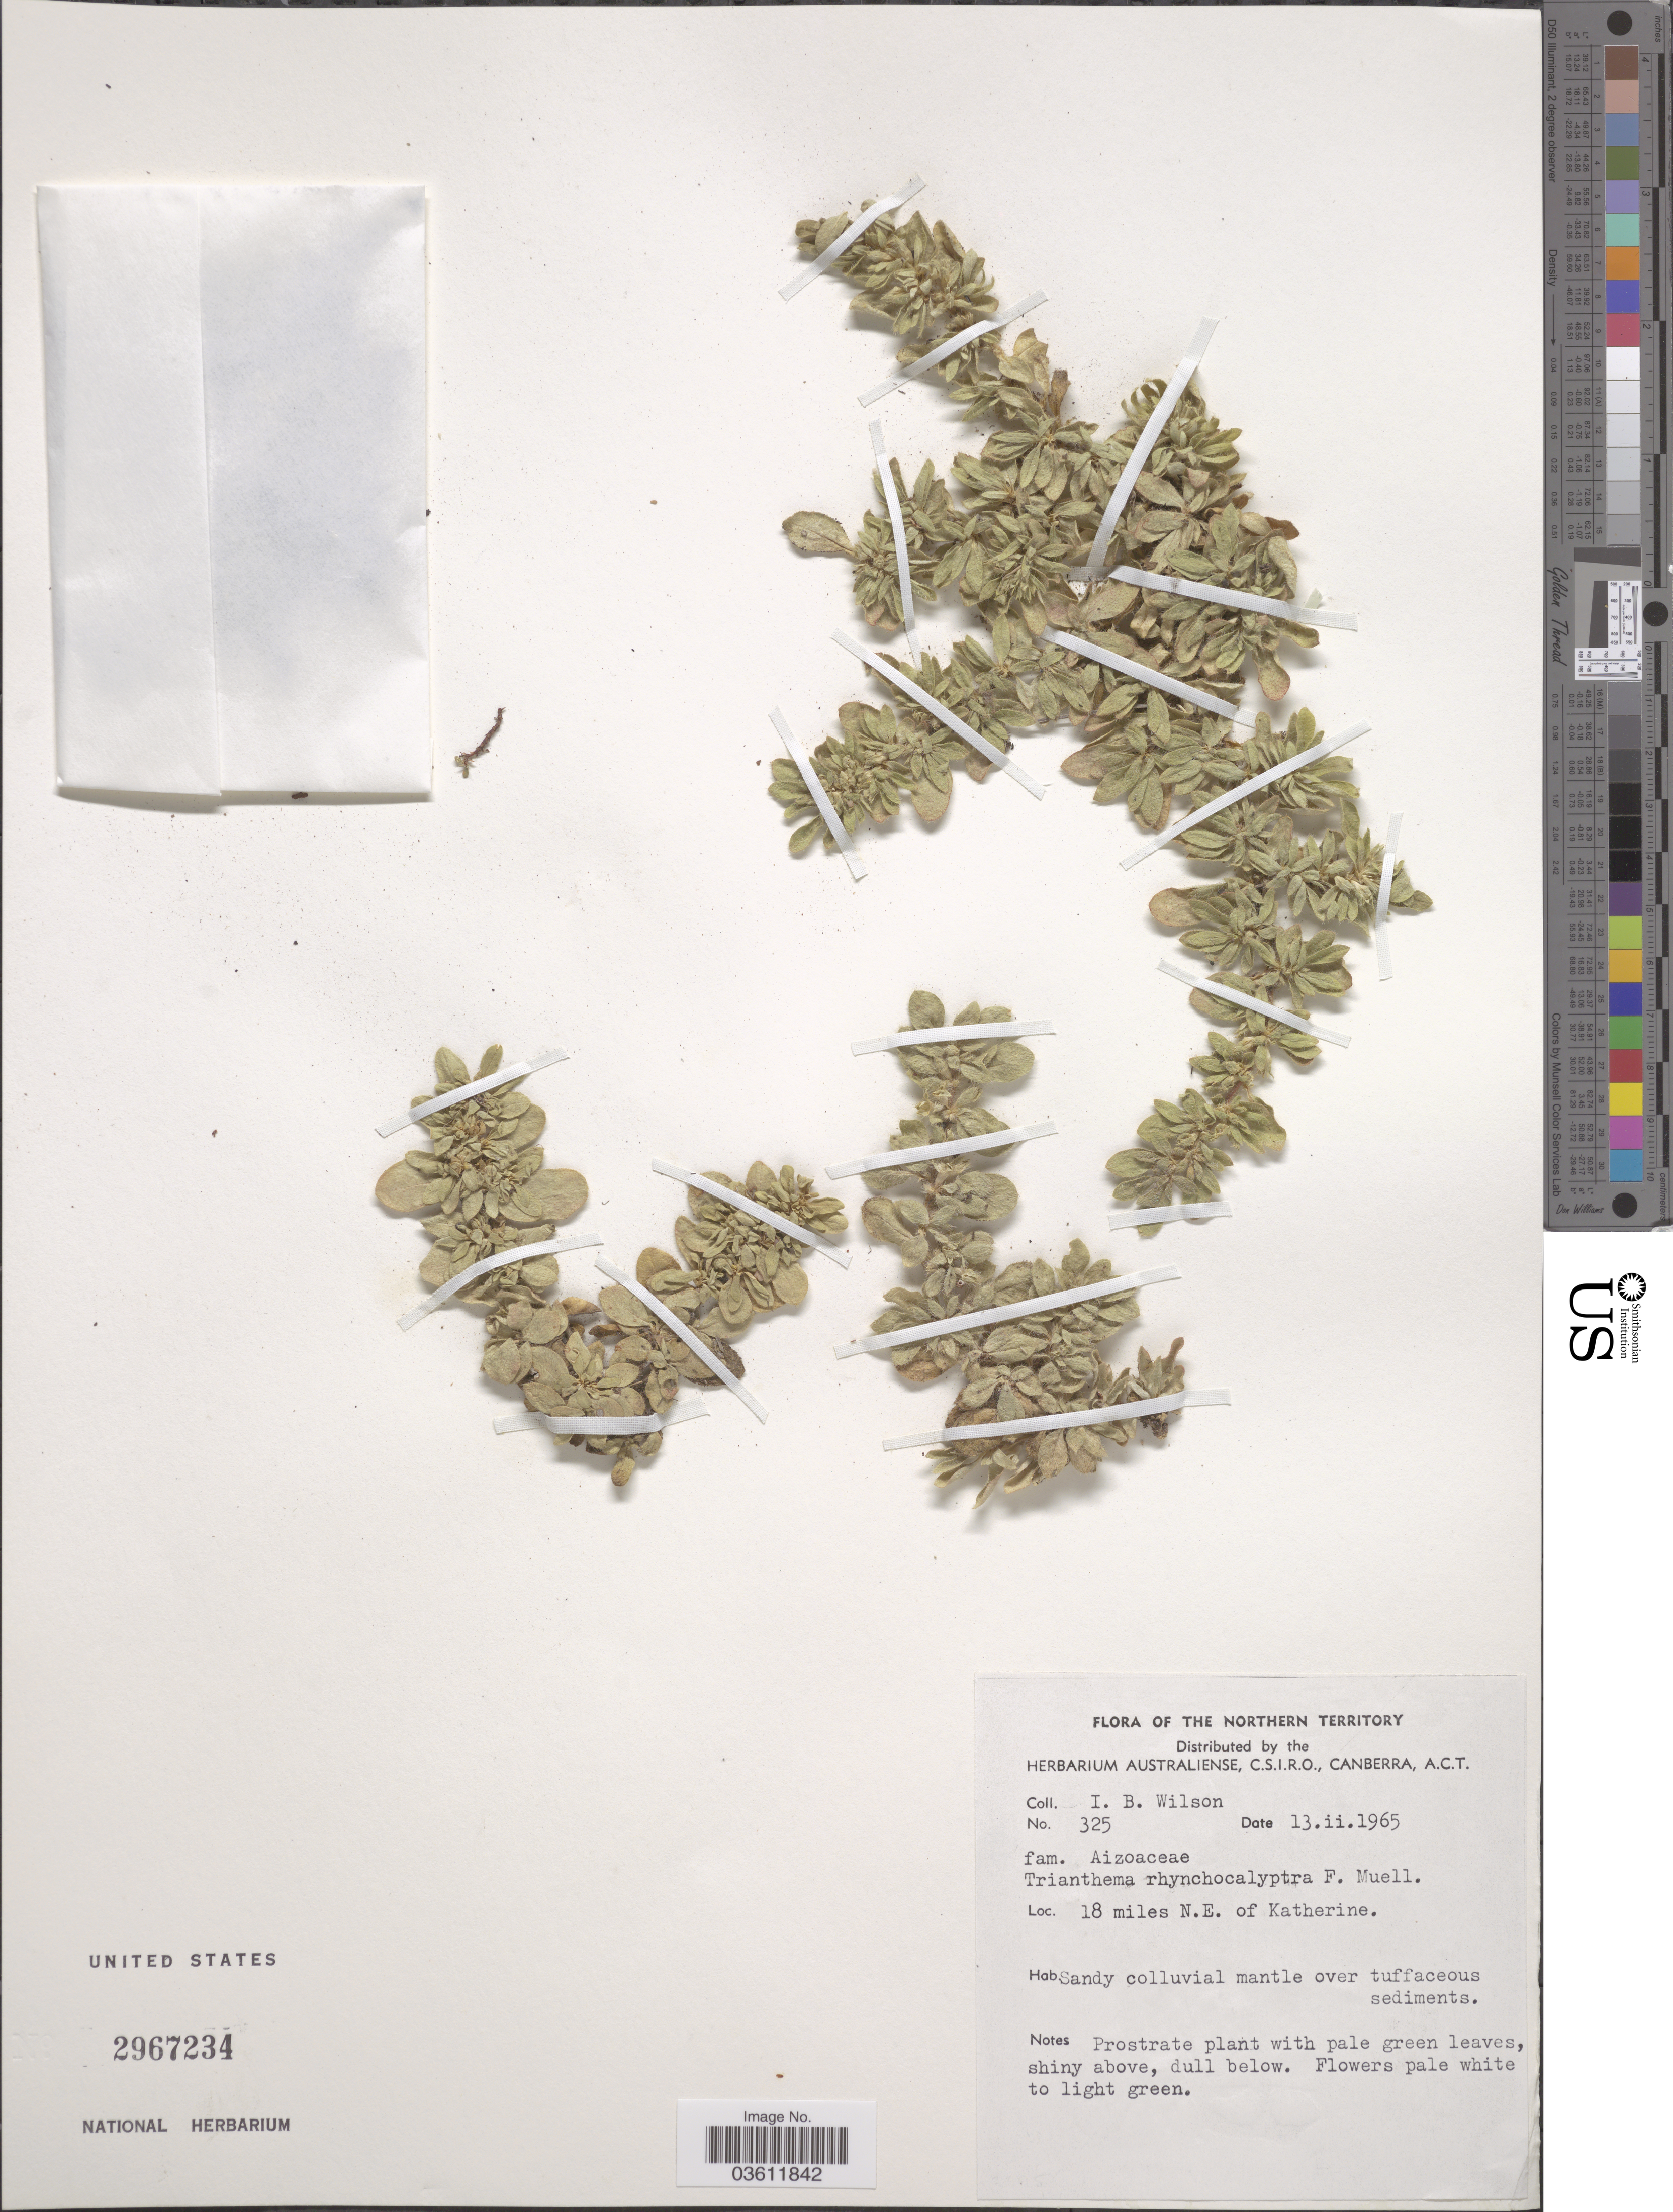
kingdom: Plantae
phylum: Tracheophyta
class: Magnoliopsida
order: Caryophyllales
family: Aizoaceae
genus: Trianthema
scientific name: Trianthema rhynchocalyptrum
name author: F. Muell.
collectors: I. B. Wilson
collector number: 325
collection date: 1965-02-13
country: Australia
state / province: Northern Territory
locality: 18 miles N.E. of Katherine.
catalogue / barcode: US 2967234